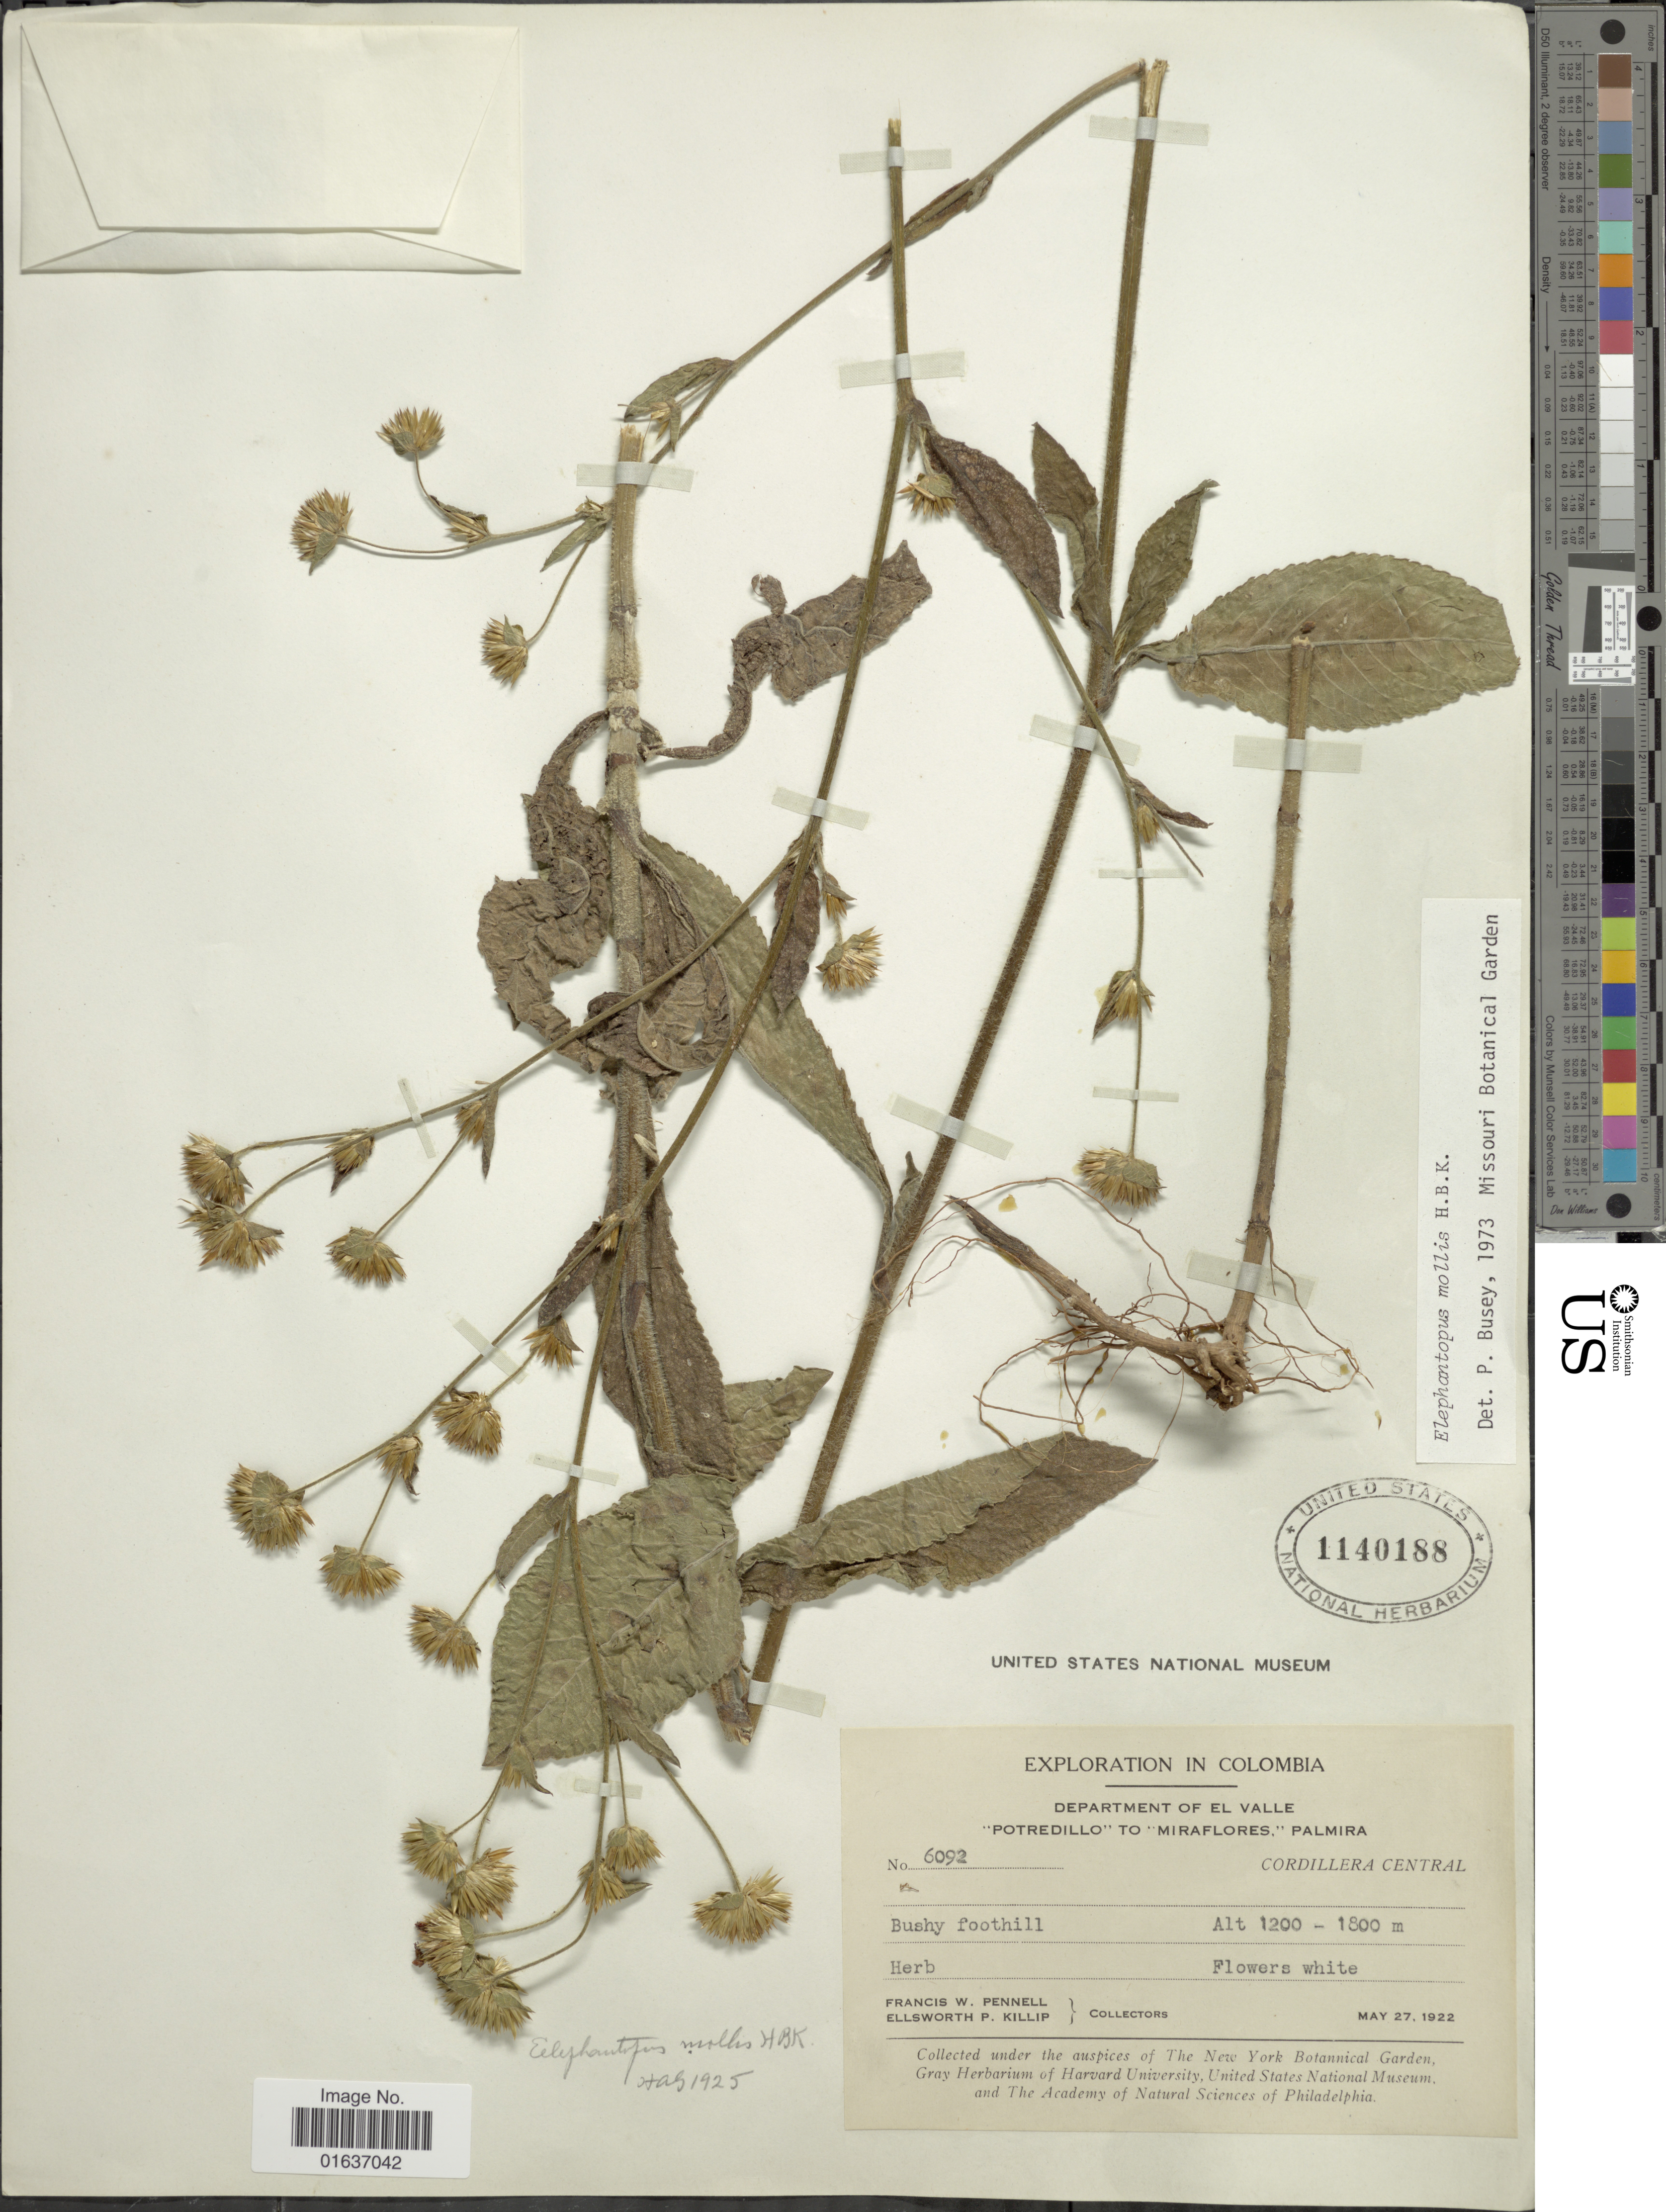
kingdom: Plantae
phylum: Tracheophyta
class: Magnoliopsida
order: Asterales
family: Asteraceae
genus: Elephantopus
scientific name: Elephantopus mollis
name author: Kunth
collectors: F. W. Pennell & E. P. Killip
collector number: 6092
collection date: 1922-05-27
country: Colombia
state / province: Valle del Cauca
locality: Department of El Valle, "Portredillo" to "Miraflores", Palmira, Cordillera Central, bushy foothill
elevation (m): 1200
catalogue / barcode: US 1140188